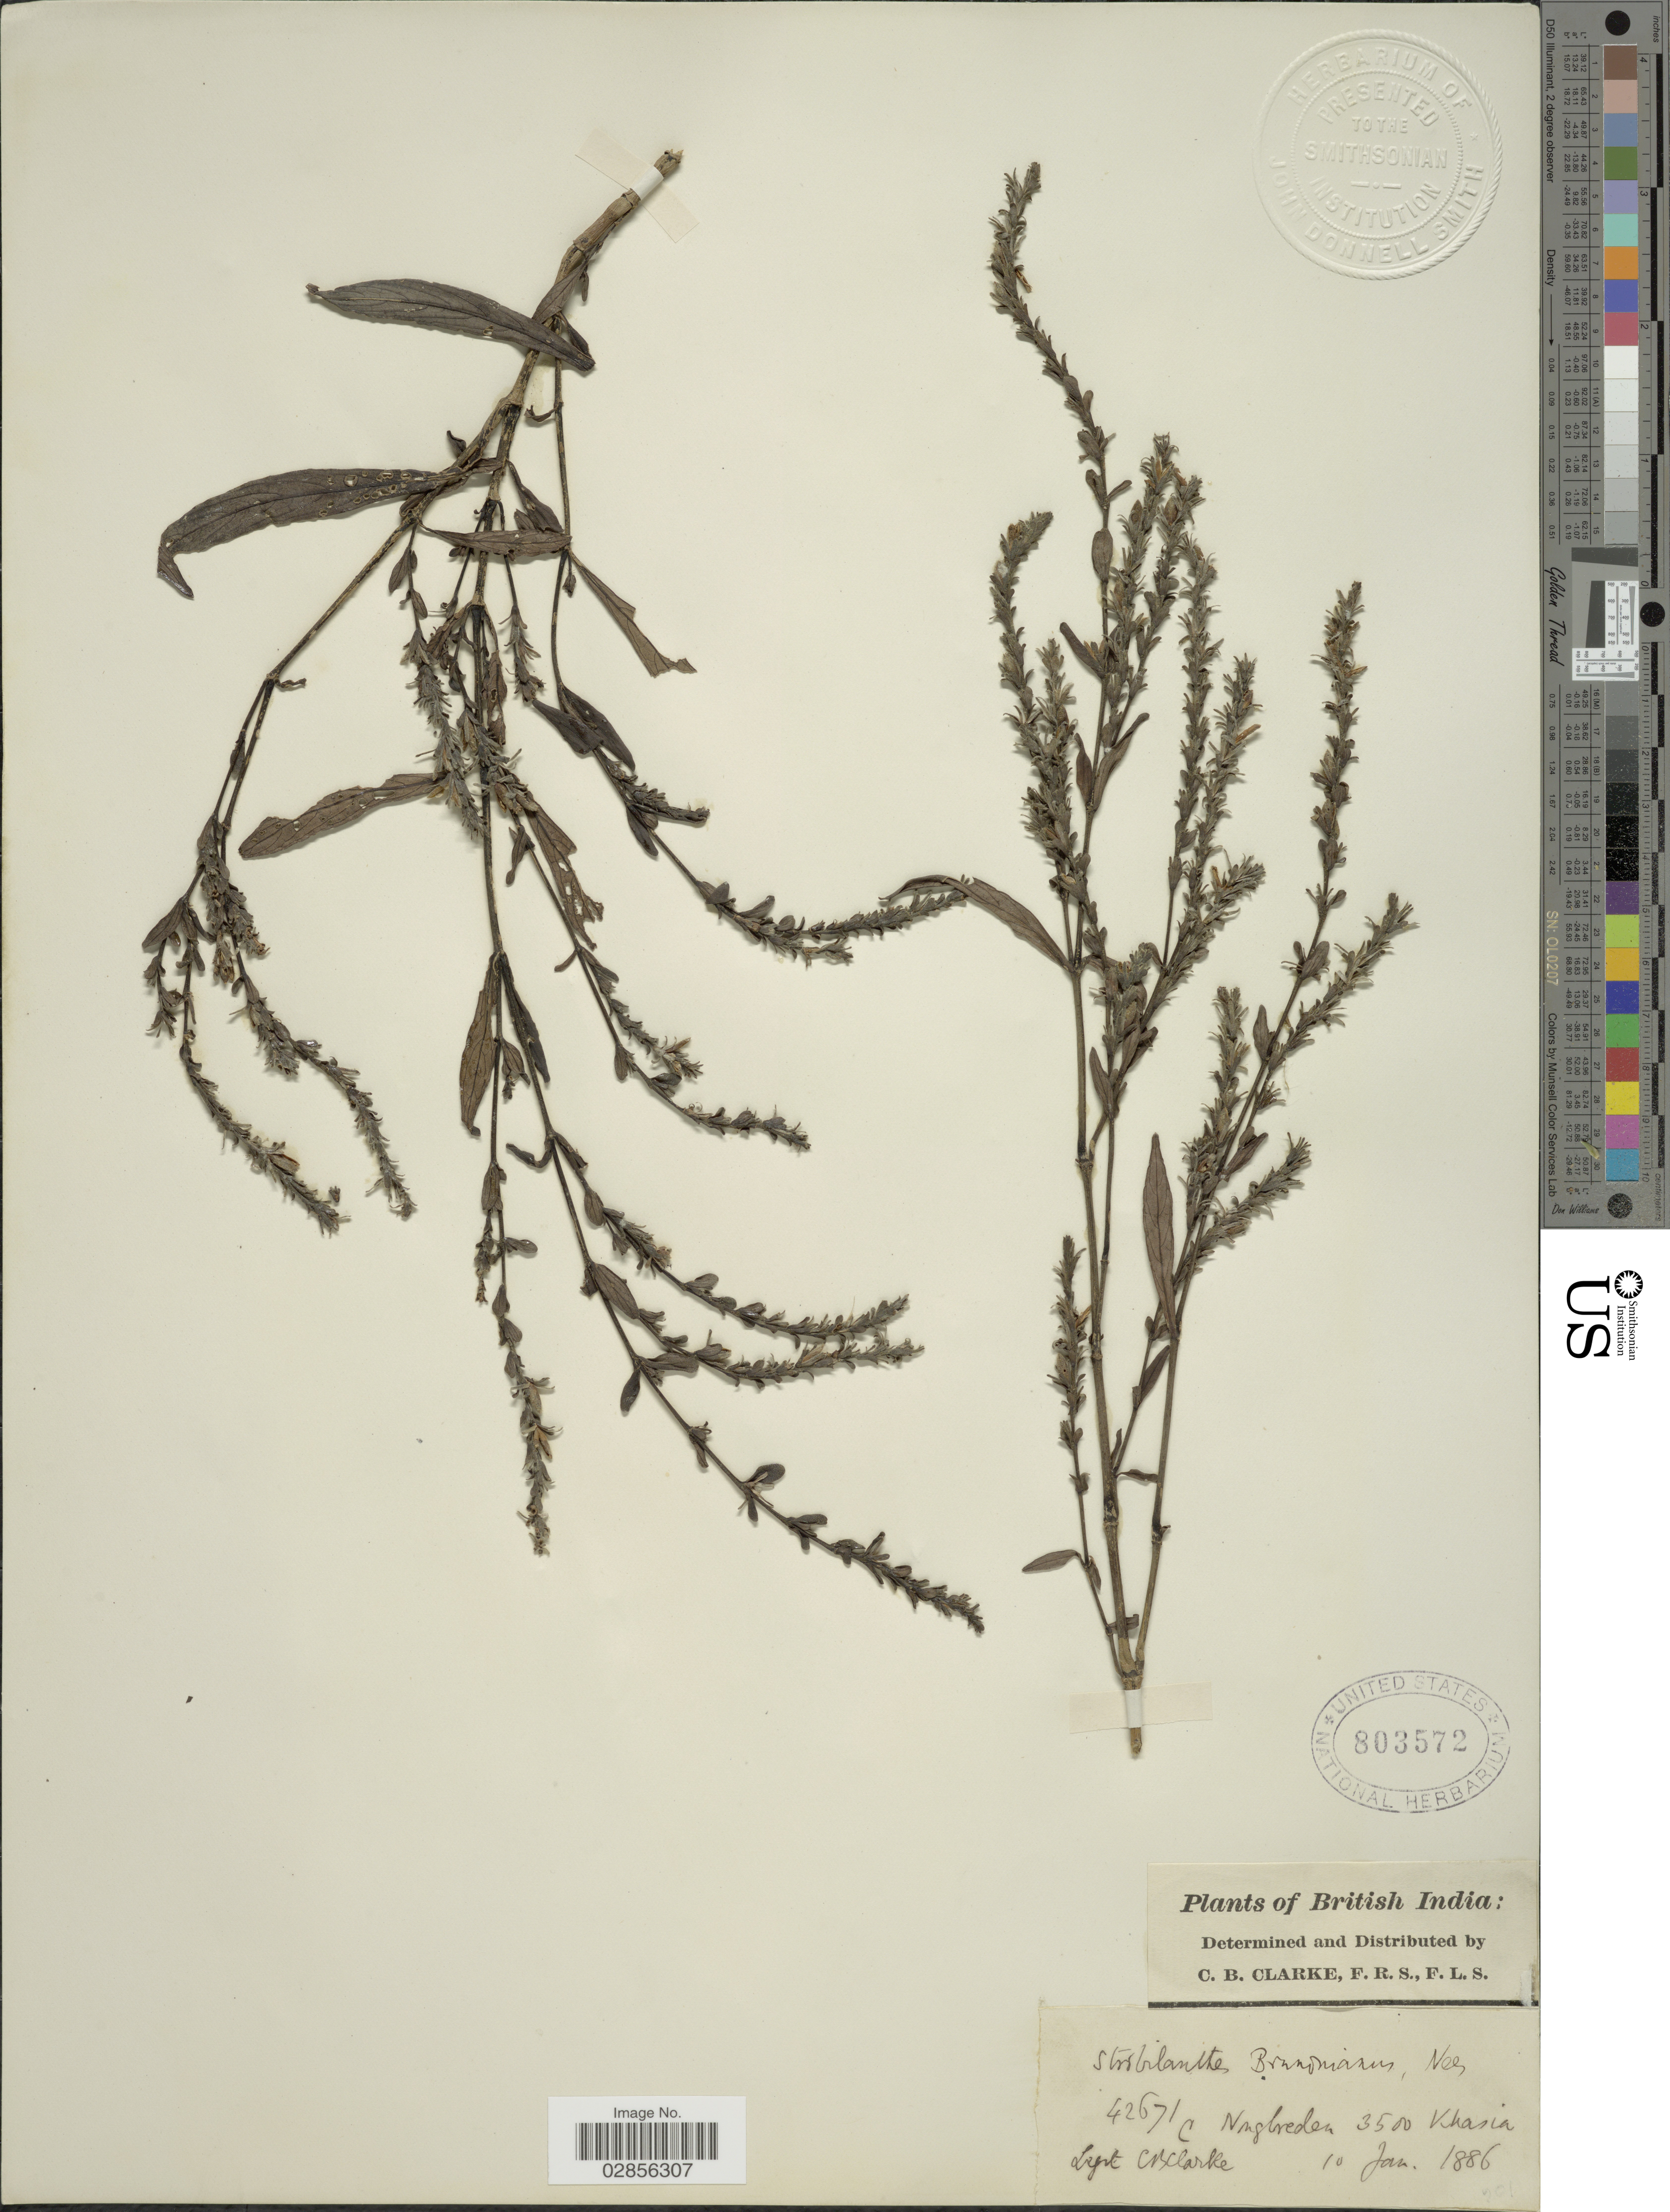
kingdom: Plantae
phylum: Tracheophyta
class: Magnoliopsida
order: Lamiales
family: Acanthaceae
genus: Strobilanthes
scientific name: Strobilanthes brunoniana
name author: Nees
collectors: C. B. Clarke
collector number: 42671C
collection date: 1886-01-10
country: India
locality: British India. Nongbreden, Khasia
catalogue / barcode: US 803572